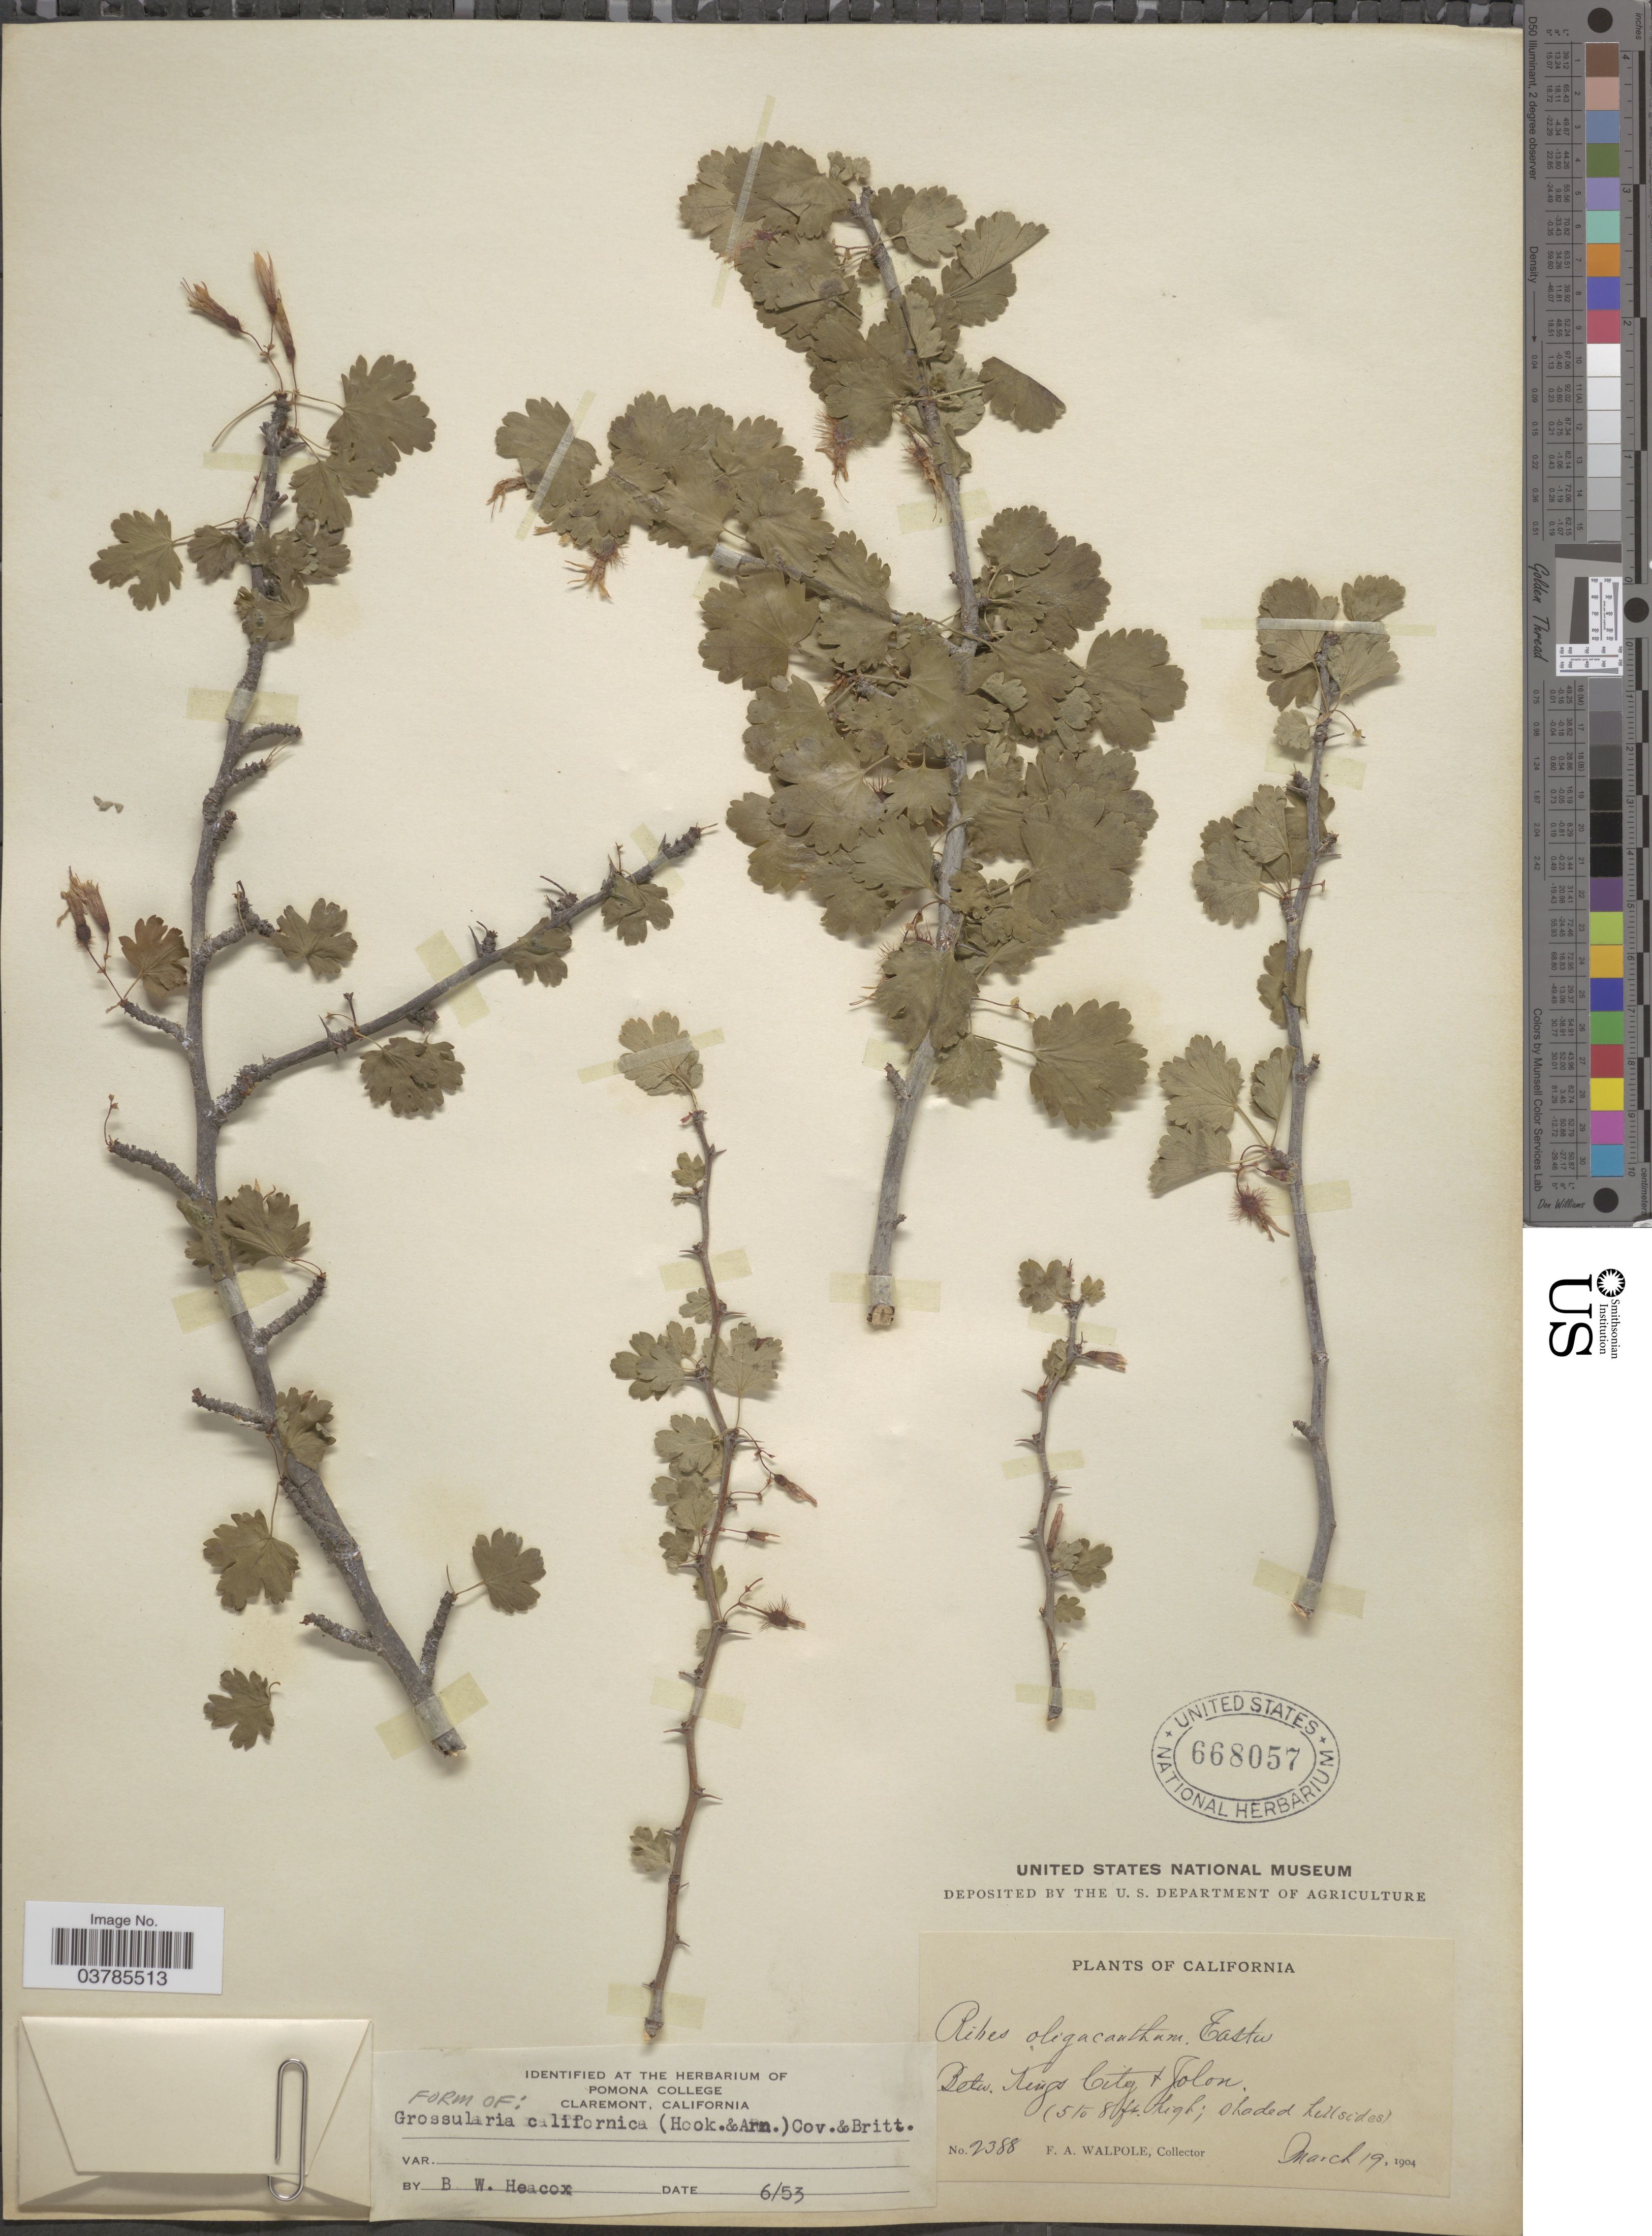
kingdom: Plantae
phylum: Tracheophyta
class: Magnoliopsida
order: Saxifragales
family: Grossulariaceae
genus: Ribes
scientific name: Ribes californicum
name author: Hook. & Arn.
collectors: F. Walpole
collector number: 2388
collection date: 1904-03-19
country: United States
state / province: California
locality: Betw. Kings City & Jolon.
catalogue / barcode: US 668057